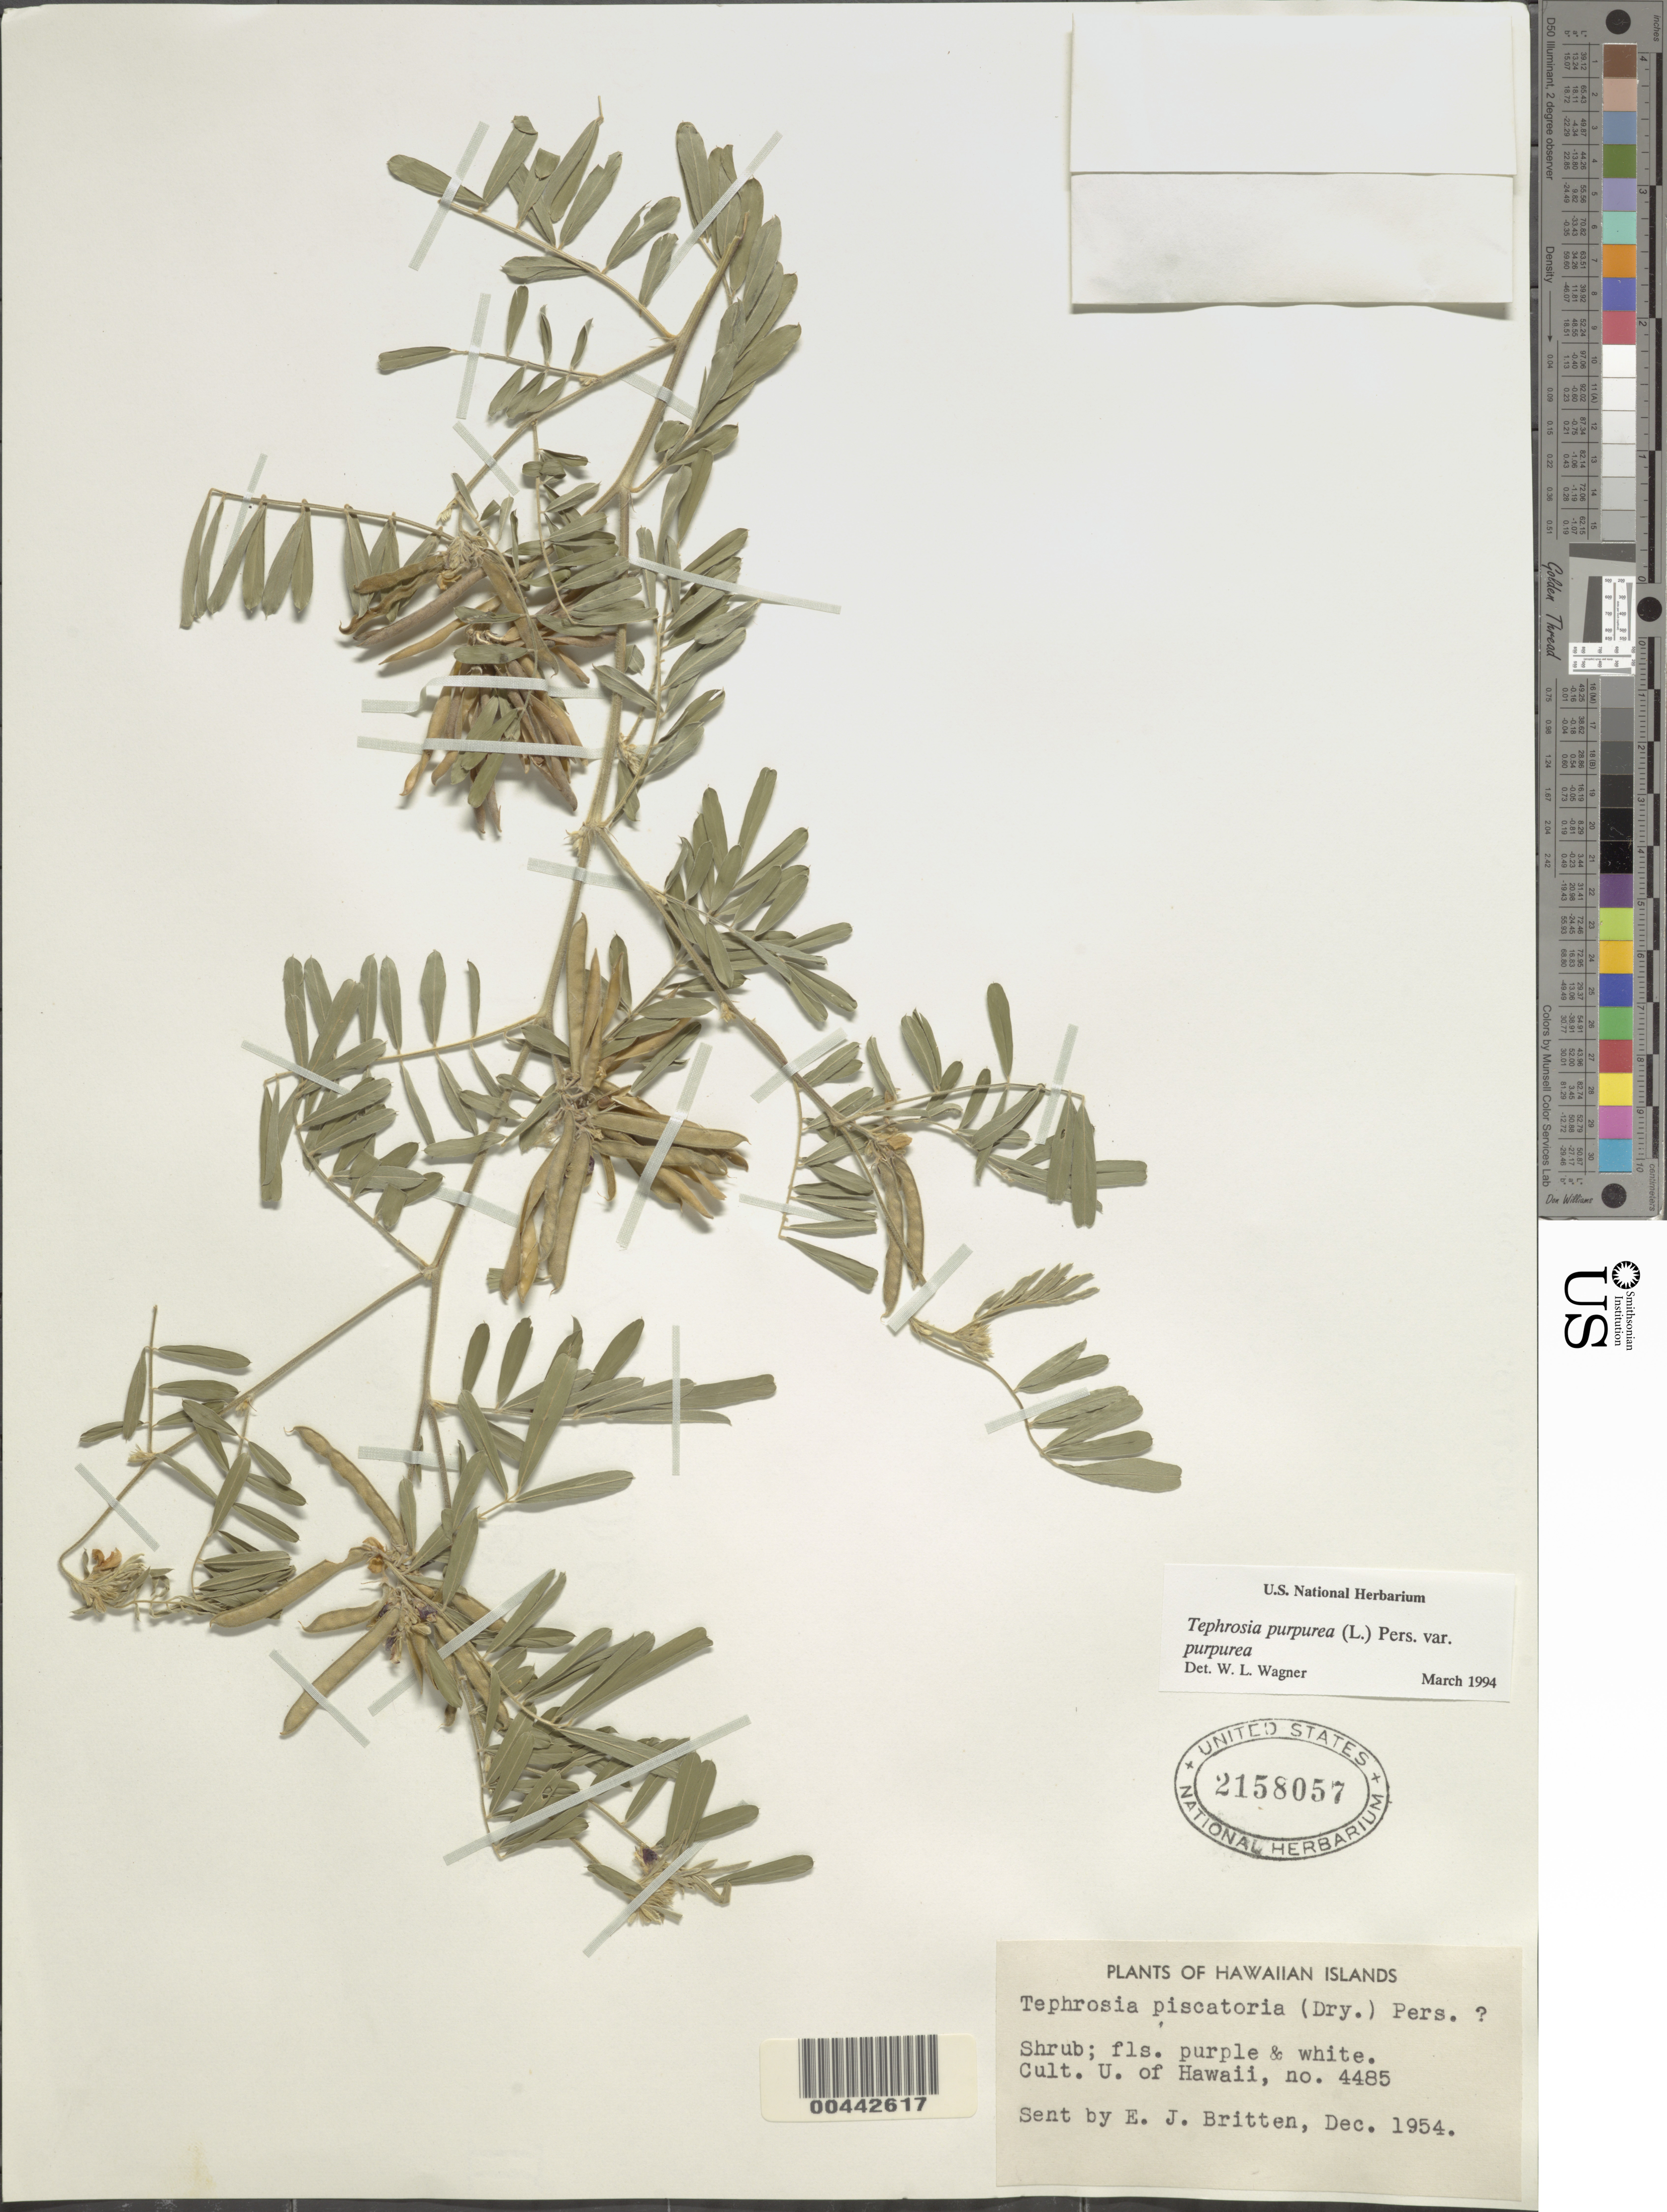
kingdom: Plantae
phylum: Tracheophyta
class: Magnoliopsida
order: Fabales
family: Fabaceae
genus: Tephrosia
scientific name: Tephrosia purpurea var. purpurea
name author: (L.) Pers.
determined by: Wagner, W. L., (BOT), Smithsonian Institution - National Museum of Natural History (UNITED STATES)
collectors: E. Britten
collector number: U of H 4485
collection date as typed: Dec 1954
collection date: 1954-12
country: United States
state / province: Hawaii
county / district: Hawaii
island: Hawaii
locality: U. of Hawaii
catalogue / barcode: US 2158057